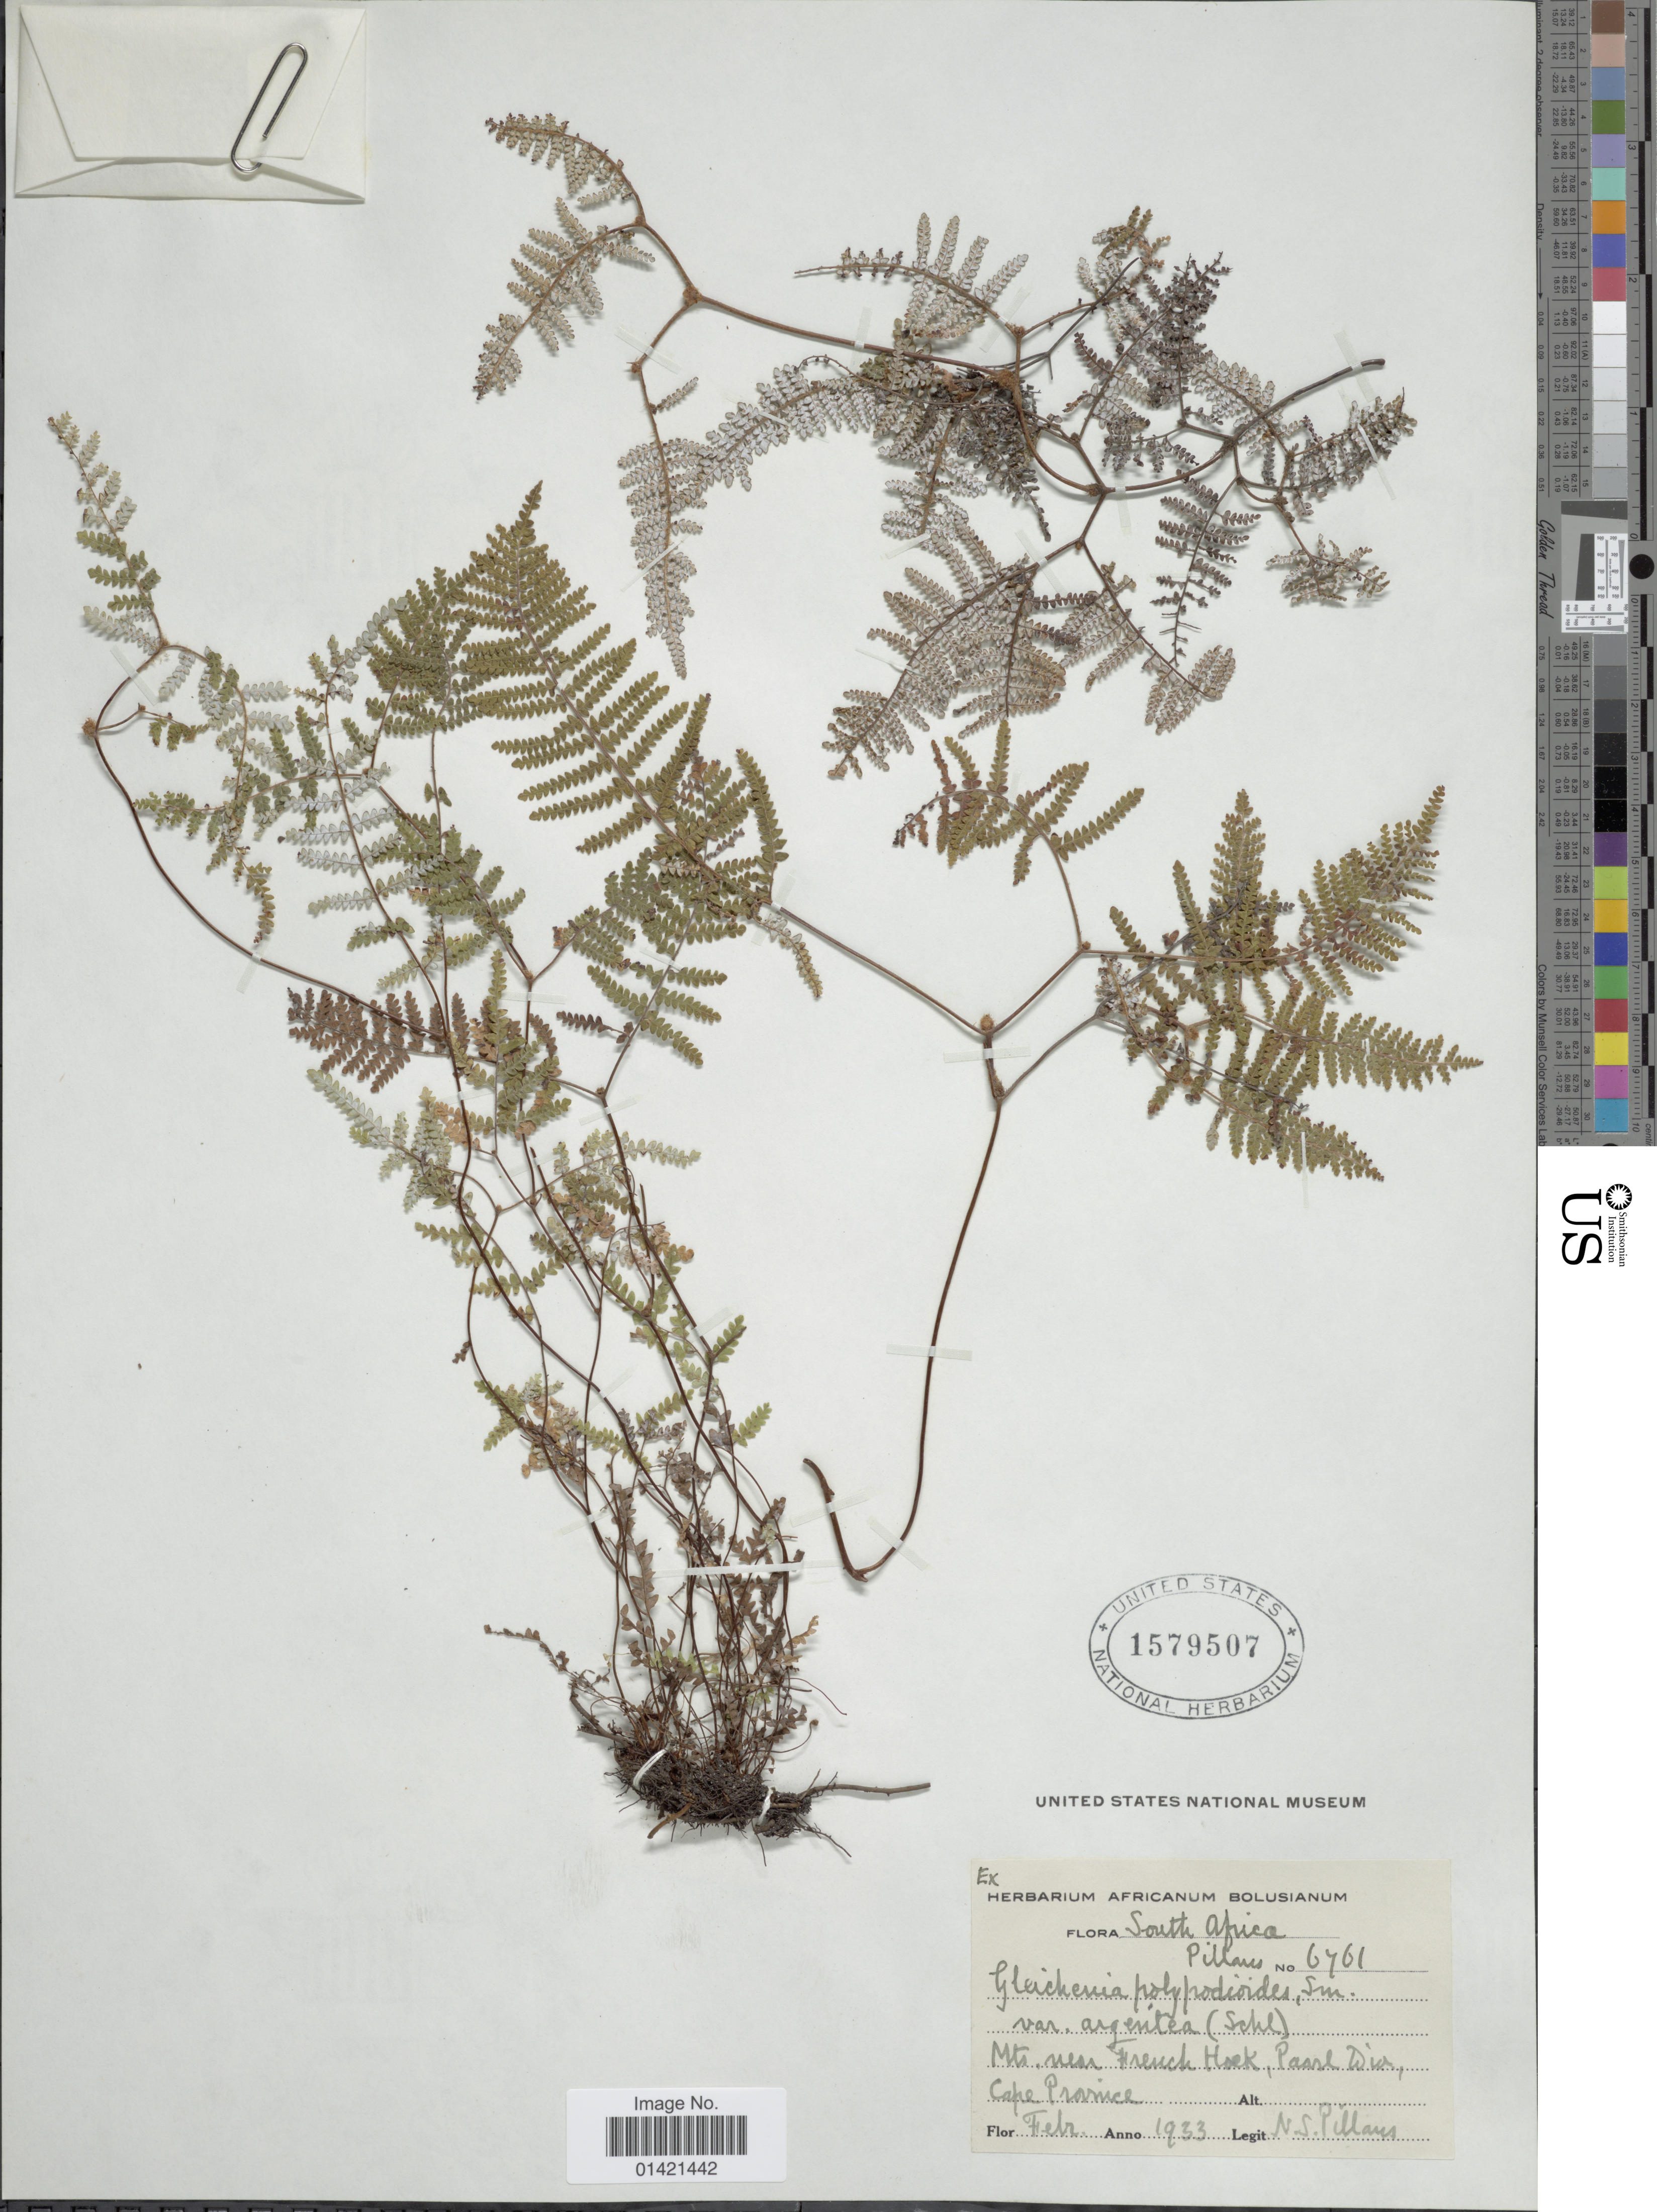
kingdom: Plantae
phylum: Tracheophyta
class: Polypodiopsida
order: Gleicheniales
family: Gleicheniaceae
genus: Gleichenia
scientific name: Gleichenia polypodioides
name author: (L.) Sm.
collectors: N. S. Pillans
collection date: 1933-03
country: South Africa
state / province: Western Cape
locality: Pillans. Mts. near French Hoek, Paasl Distr.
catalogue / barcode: US 1579507